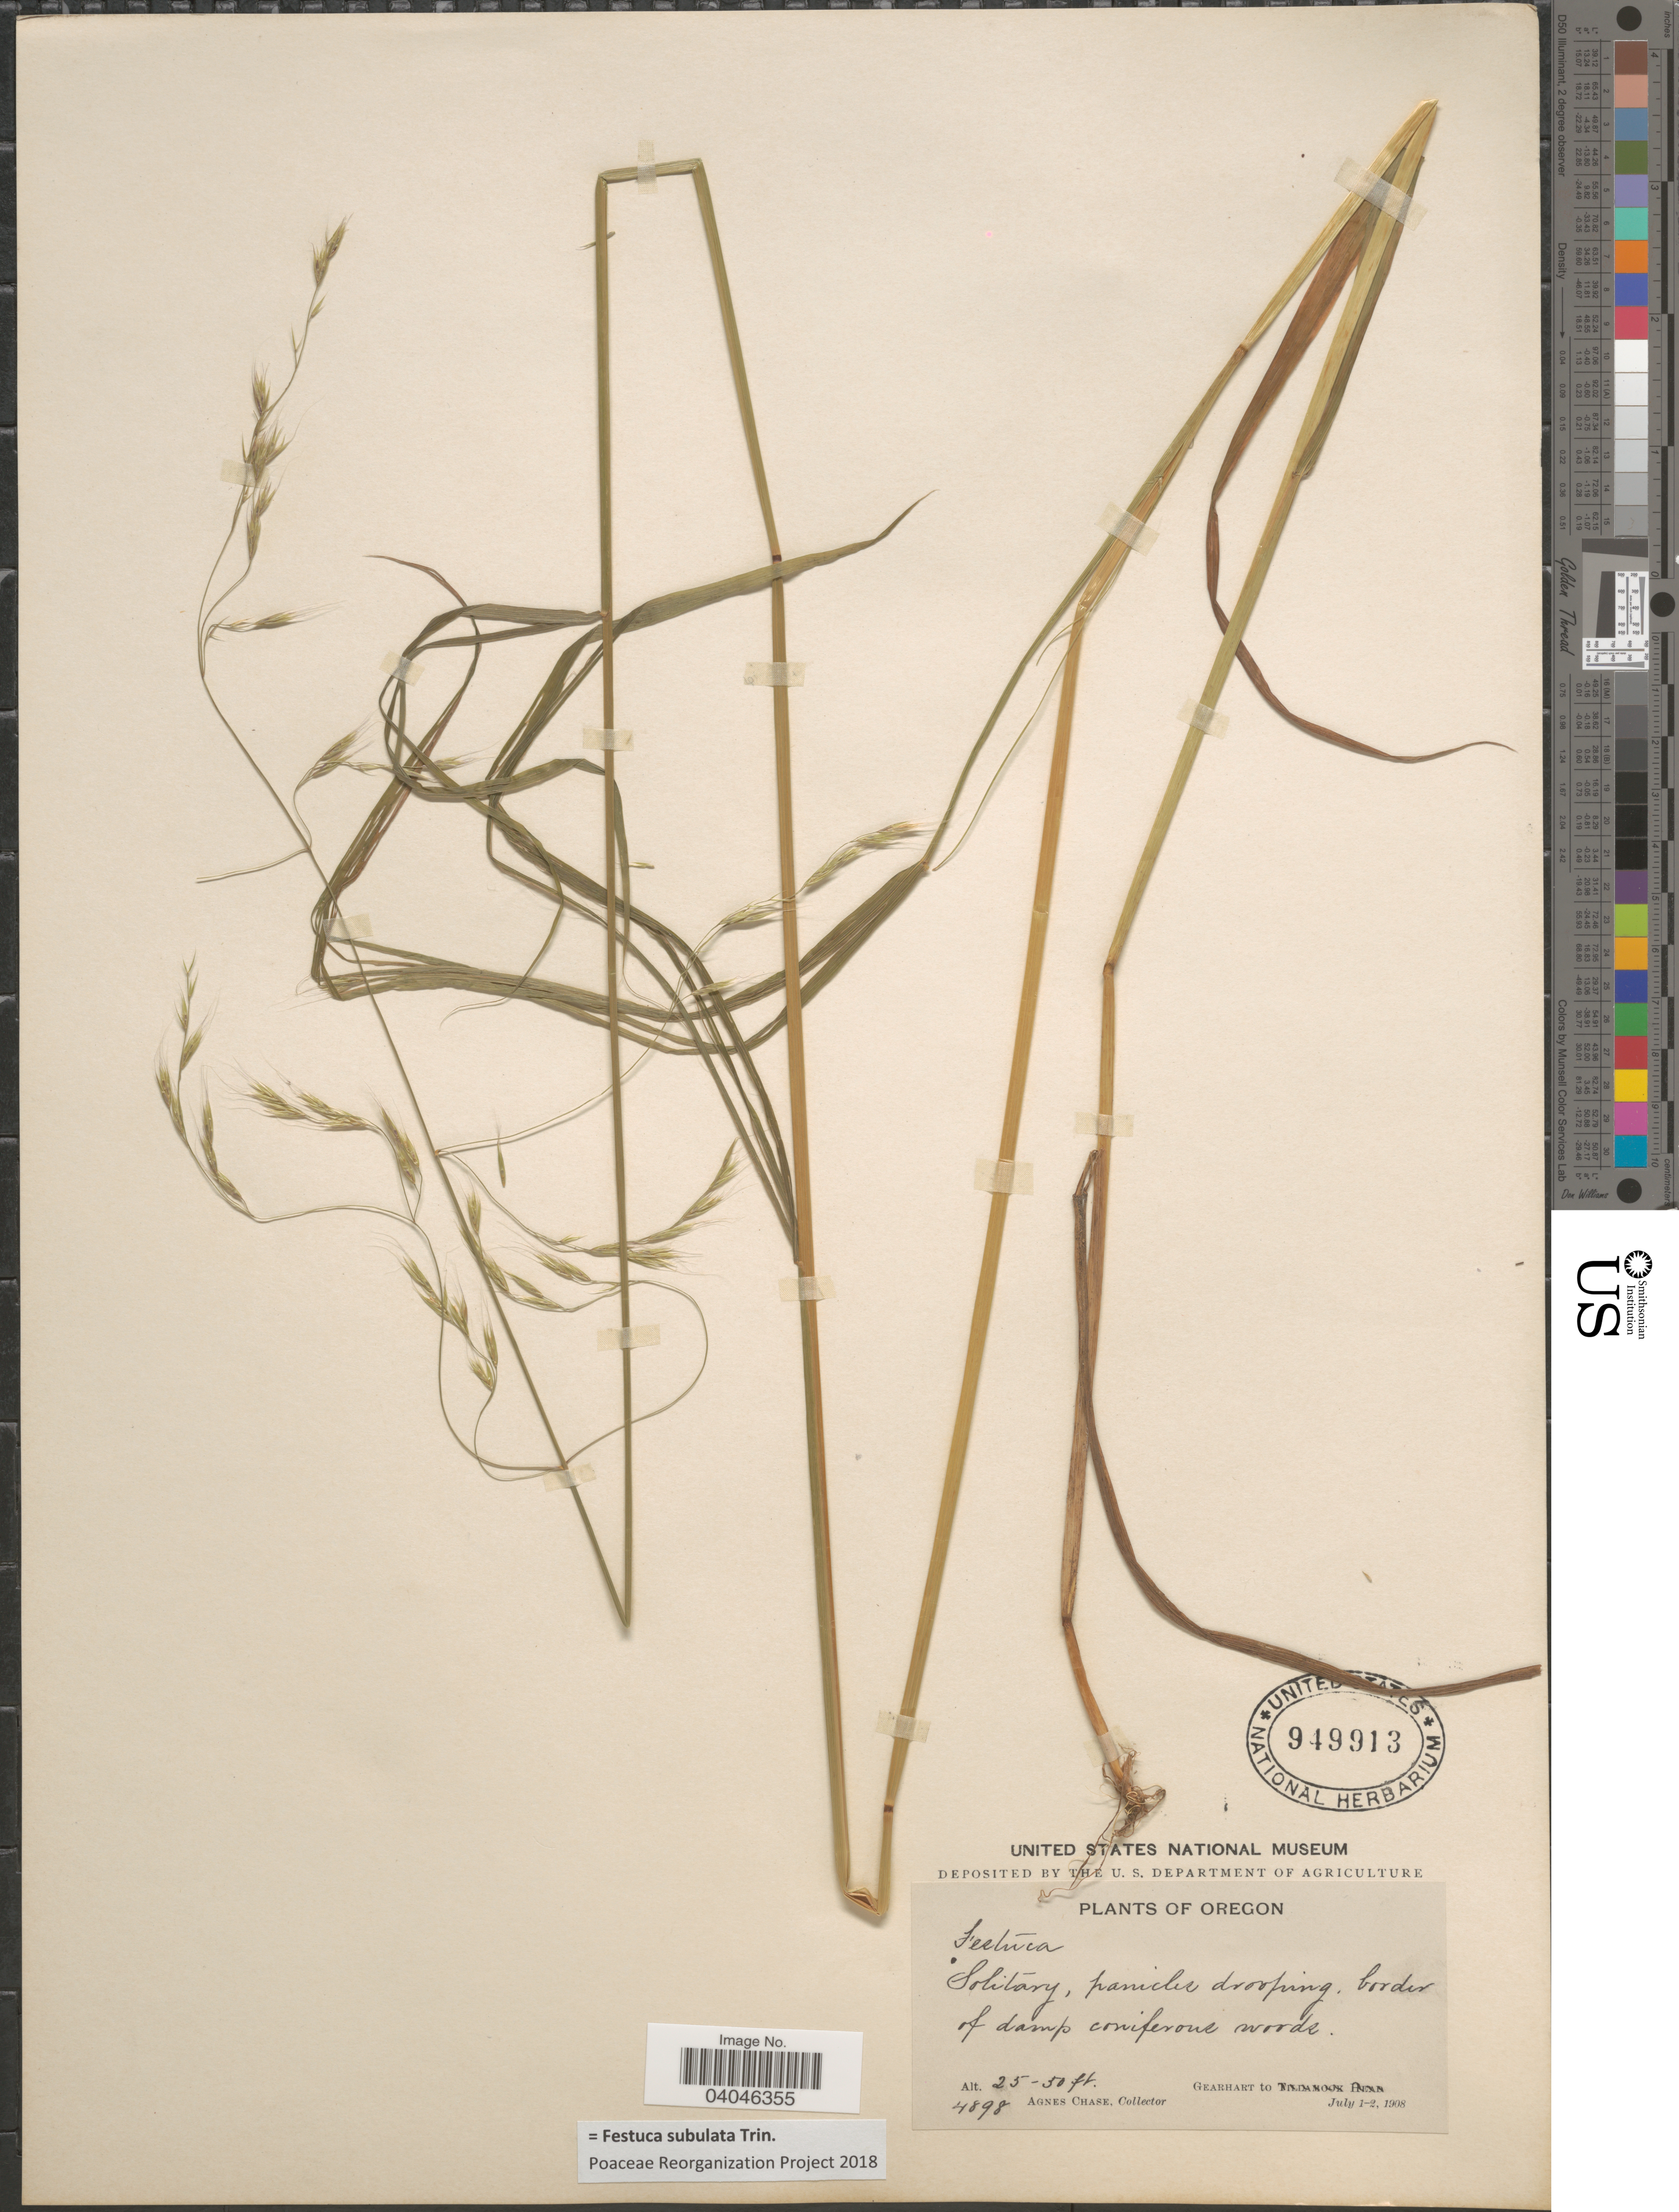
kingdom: Plantae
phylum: Tracheophyta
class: Liliopsida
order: Poales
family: Poaceae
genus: Festuca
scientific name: Festuca subulata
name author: Trin.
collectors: A. Chase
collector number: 4898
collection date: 1908-07-01/1908-07-02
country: United States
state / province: Oregon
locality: Gearhart to.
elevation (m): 8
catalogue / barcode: US 949913